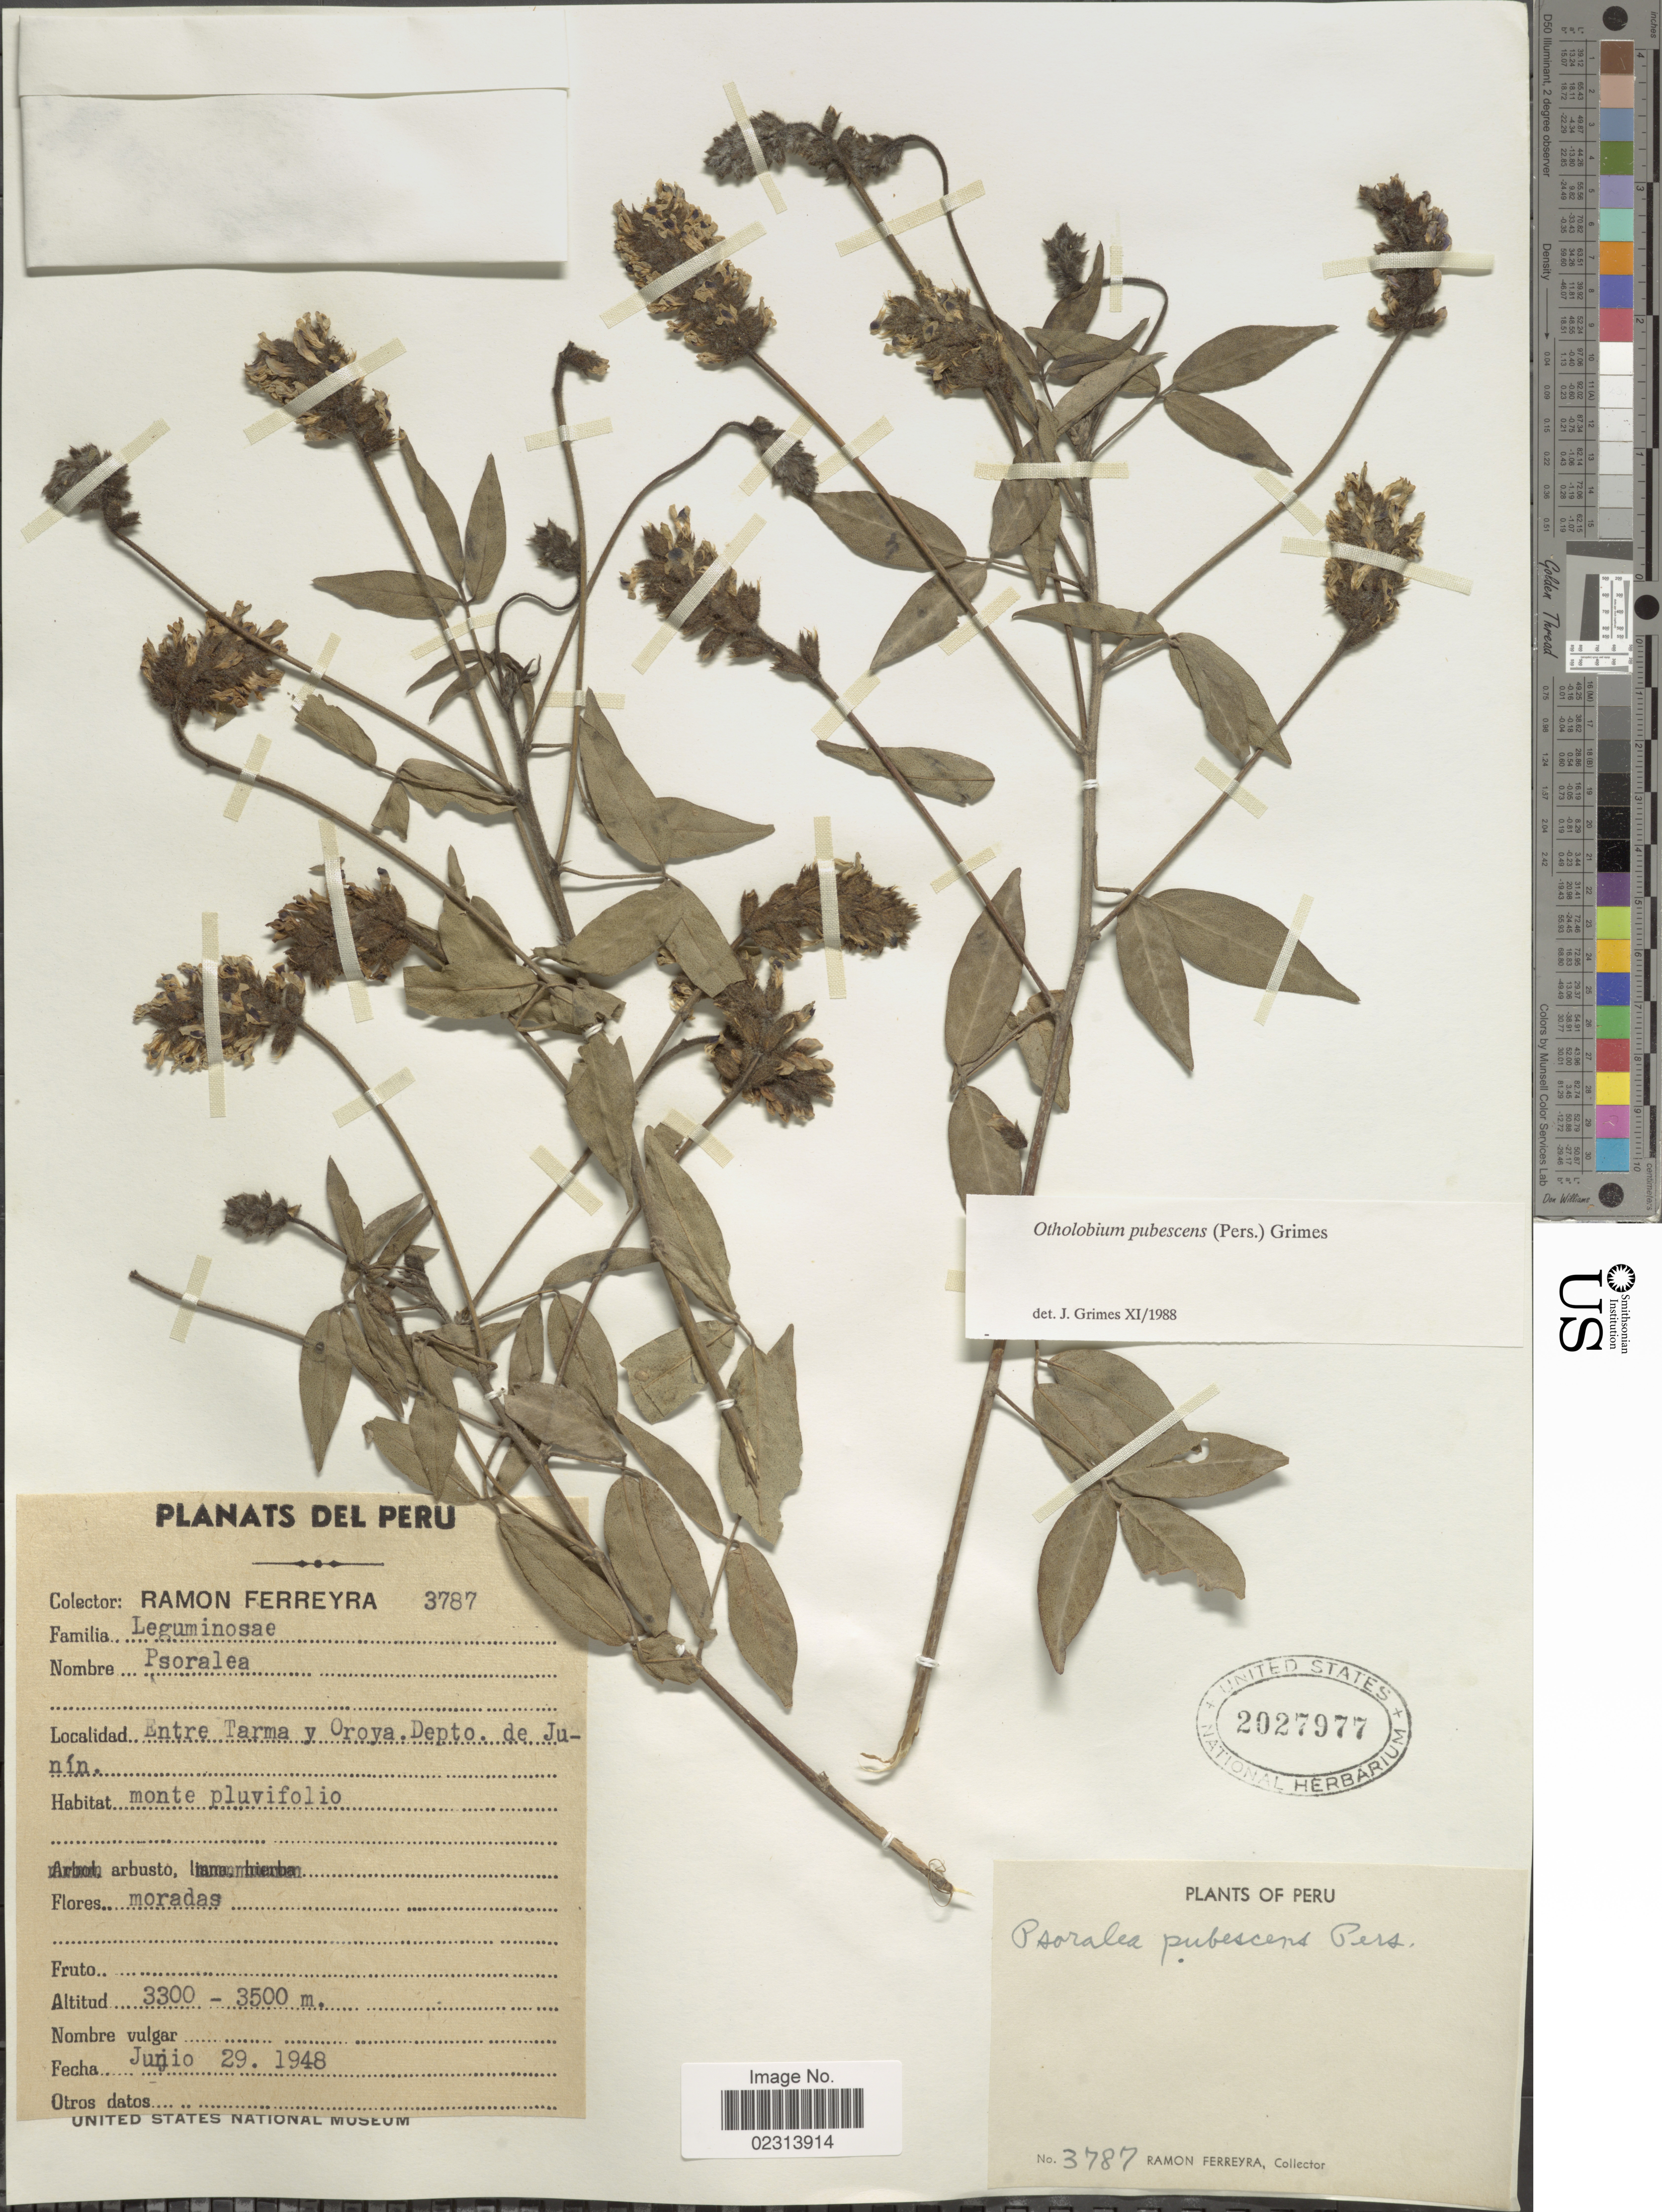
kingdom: Plantae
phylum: Tracheophyta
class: Magnoliopsida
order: Fabales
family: Fabaceae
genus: Otholobium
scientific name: Otholobium pubescens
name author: (Poir.) J.W. Grimes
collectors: R. A. Ferreyra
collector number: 3787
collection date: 1948-06-29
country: Peru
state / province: Junín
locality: Entre Tarma y Oroya, Depto. De Junin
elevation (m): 3300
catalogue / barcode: US 2027977